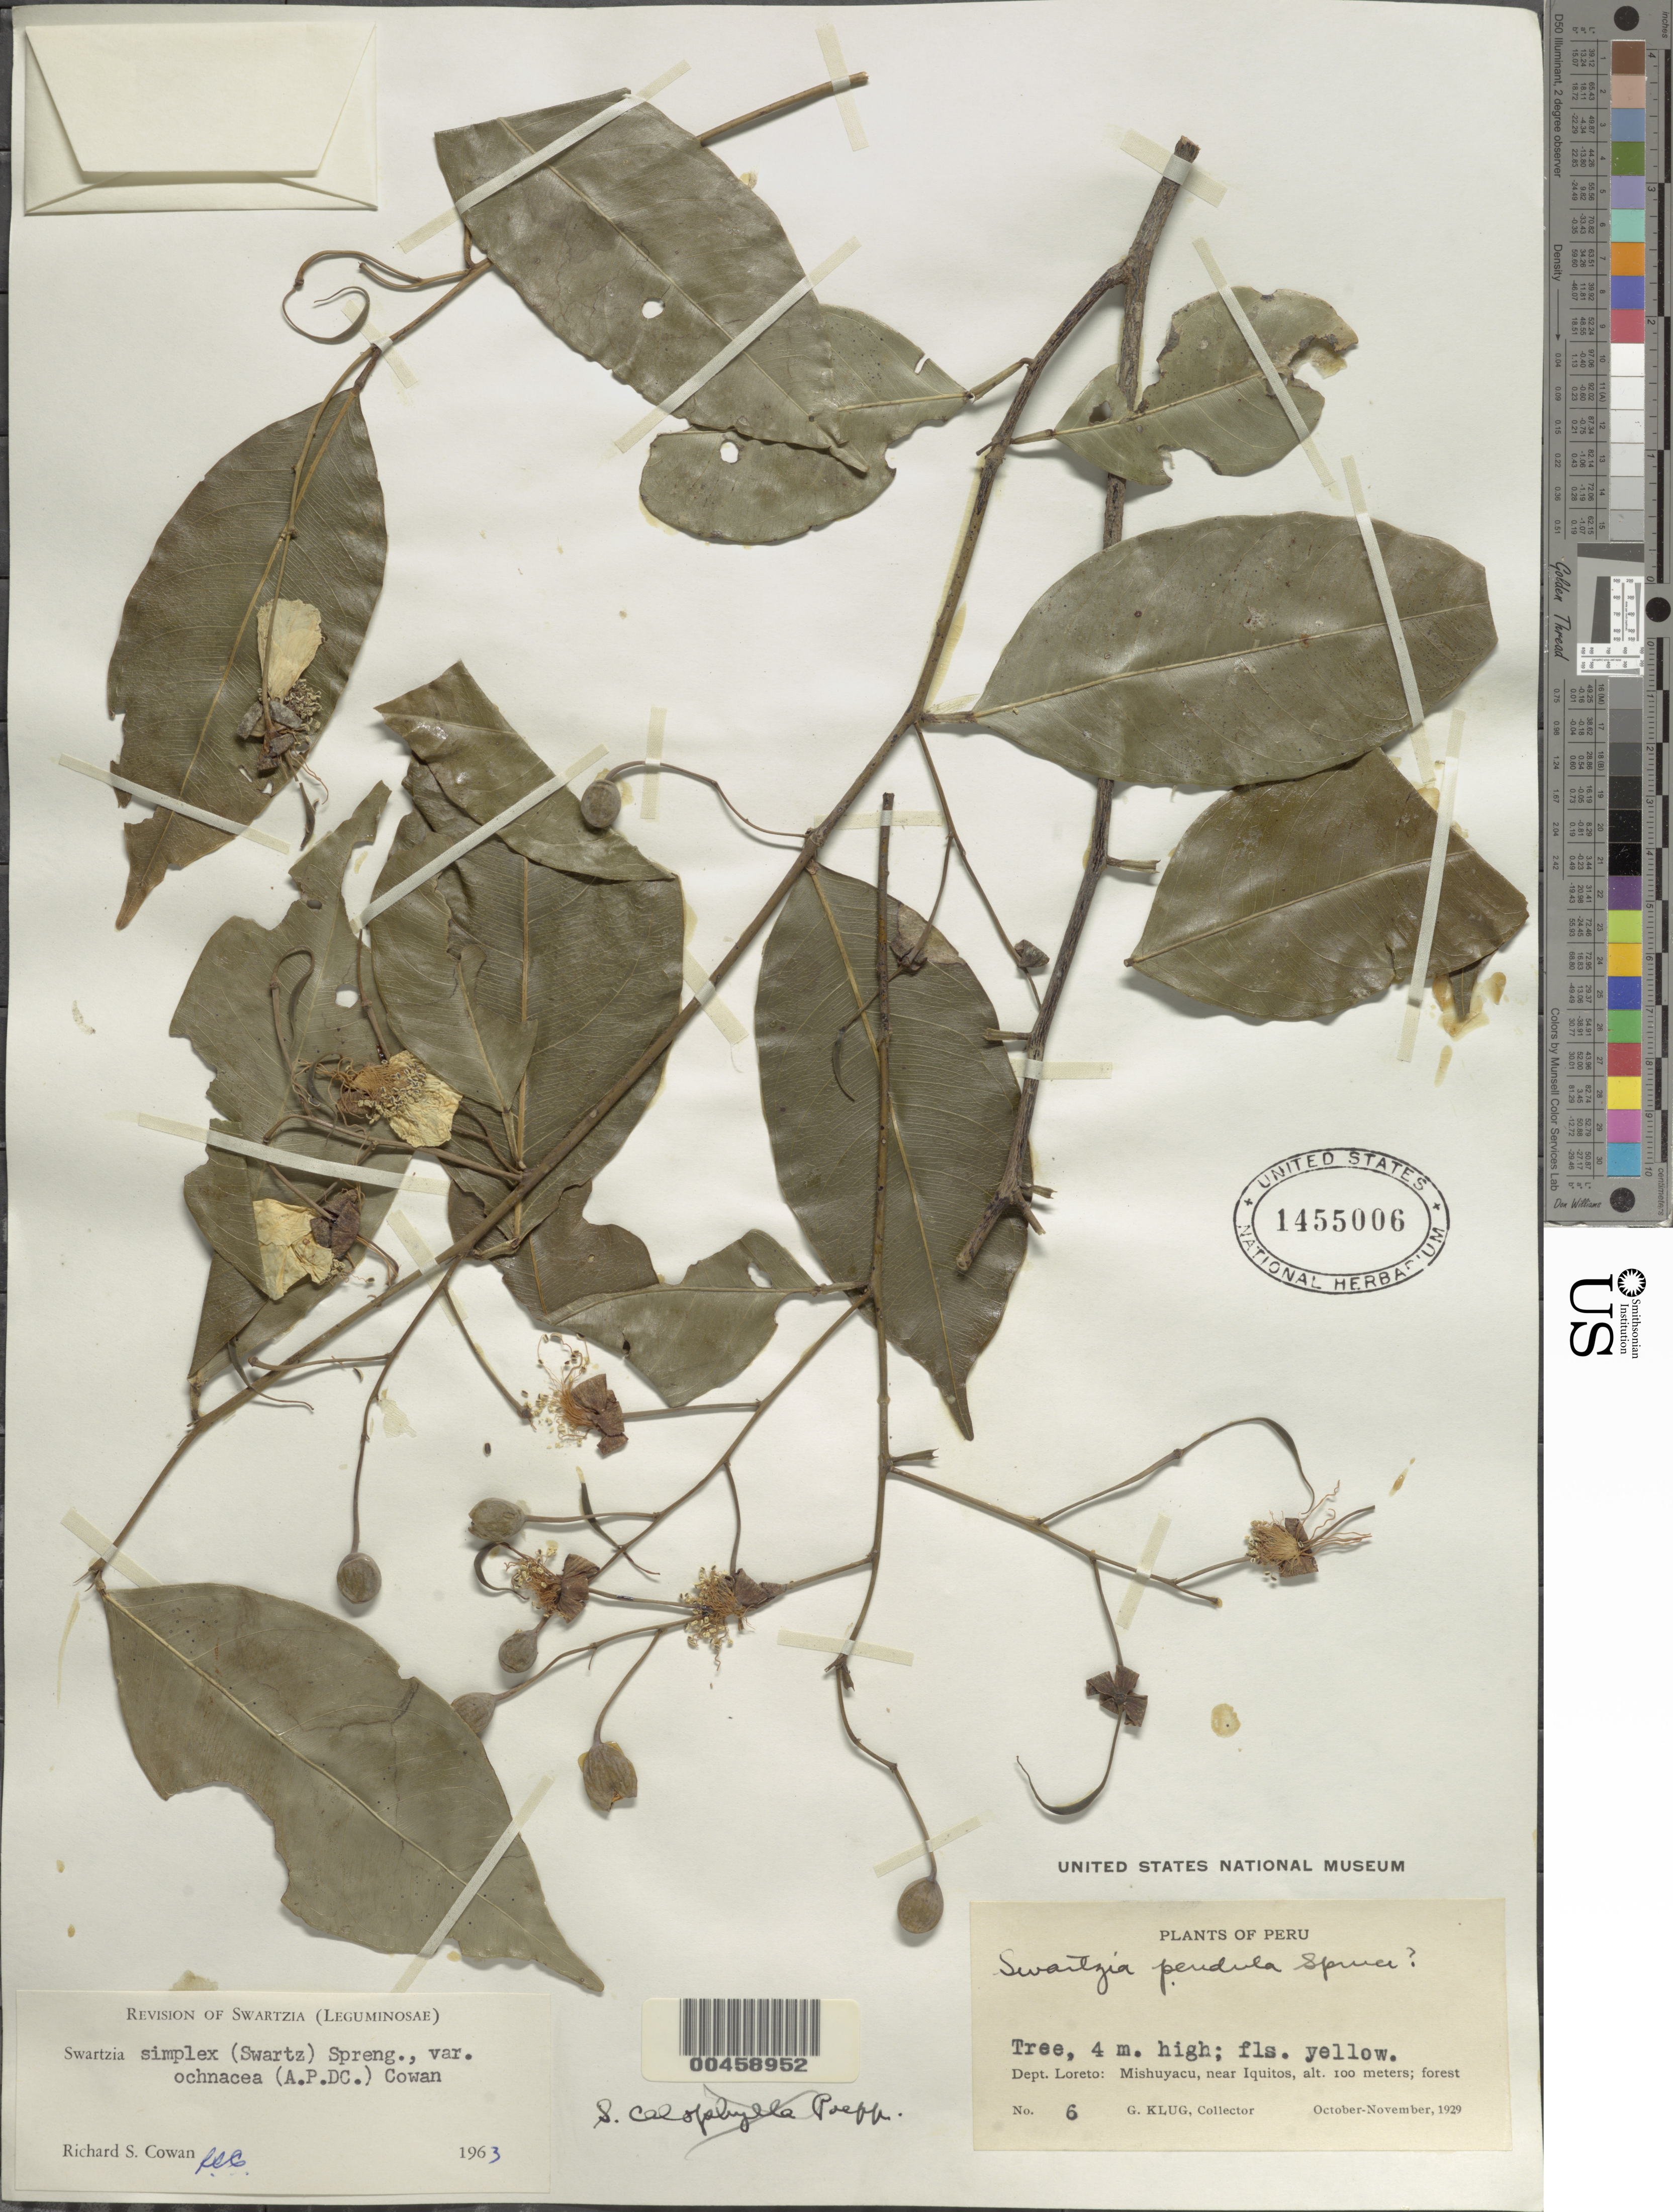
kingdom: Plantae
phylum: Tracheophyta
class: Magnoliopsida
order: Fabales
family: Fabaceae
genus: Swartzia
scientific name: Swartzia simplex var. ochnacea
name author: (DC.) R.S. Cowan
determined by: Cowan, R. S.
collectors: G. Klug et al.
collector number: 6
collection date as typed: Oct 1929 to -- Nov 1929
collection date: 1929-10/1929-11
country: Peru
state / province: Loreto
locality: Mishuyacu; near Iquitos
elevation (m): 100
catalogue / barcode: US 1455006